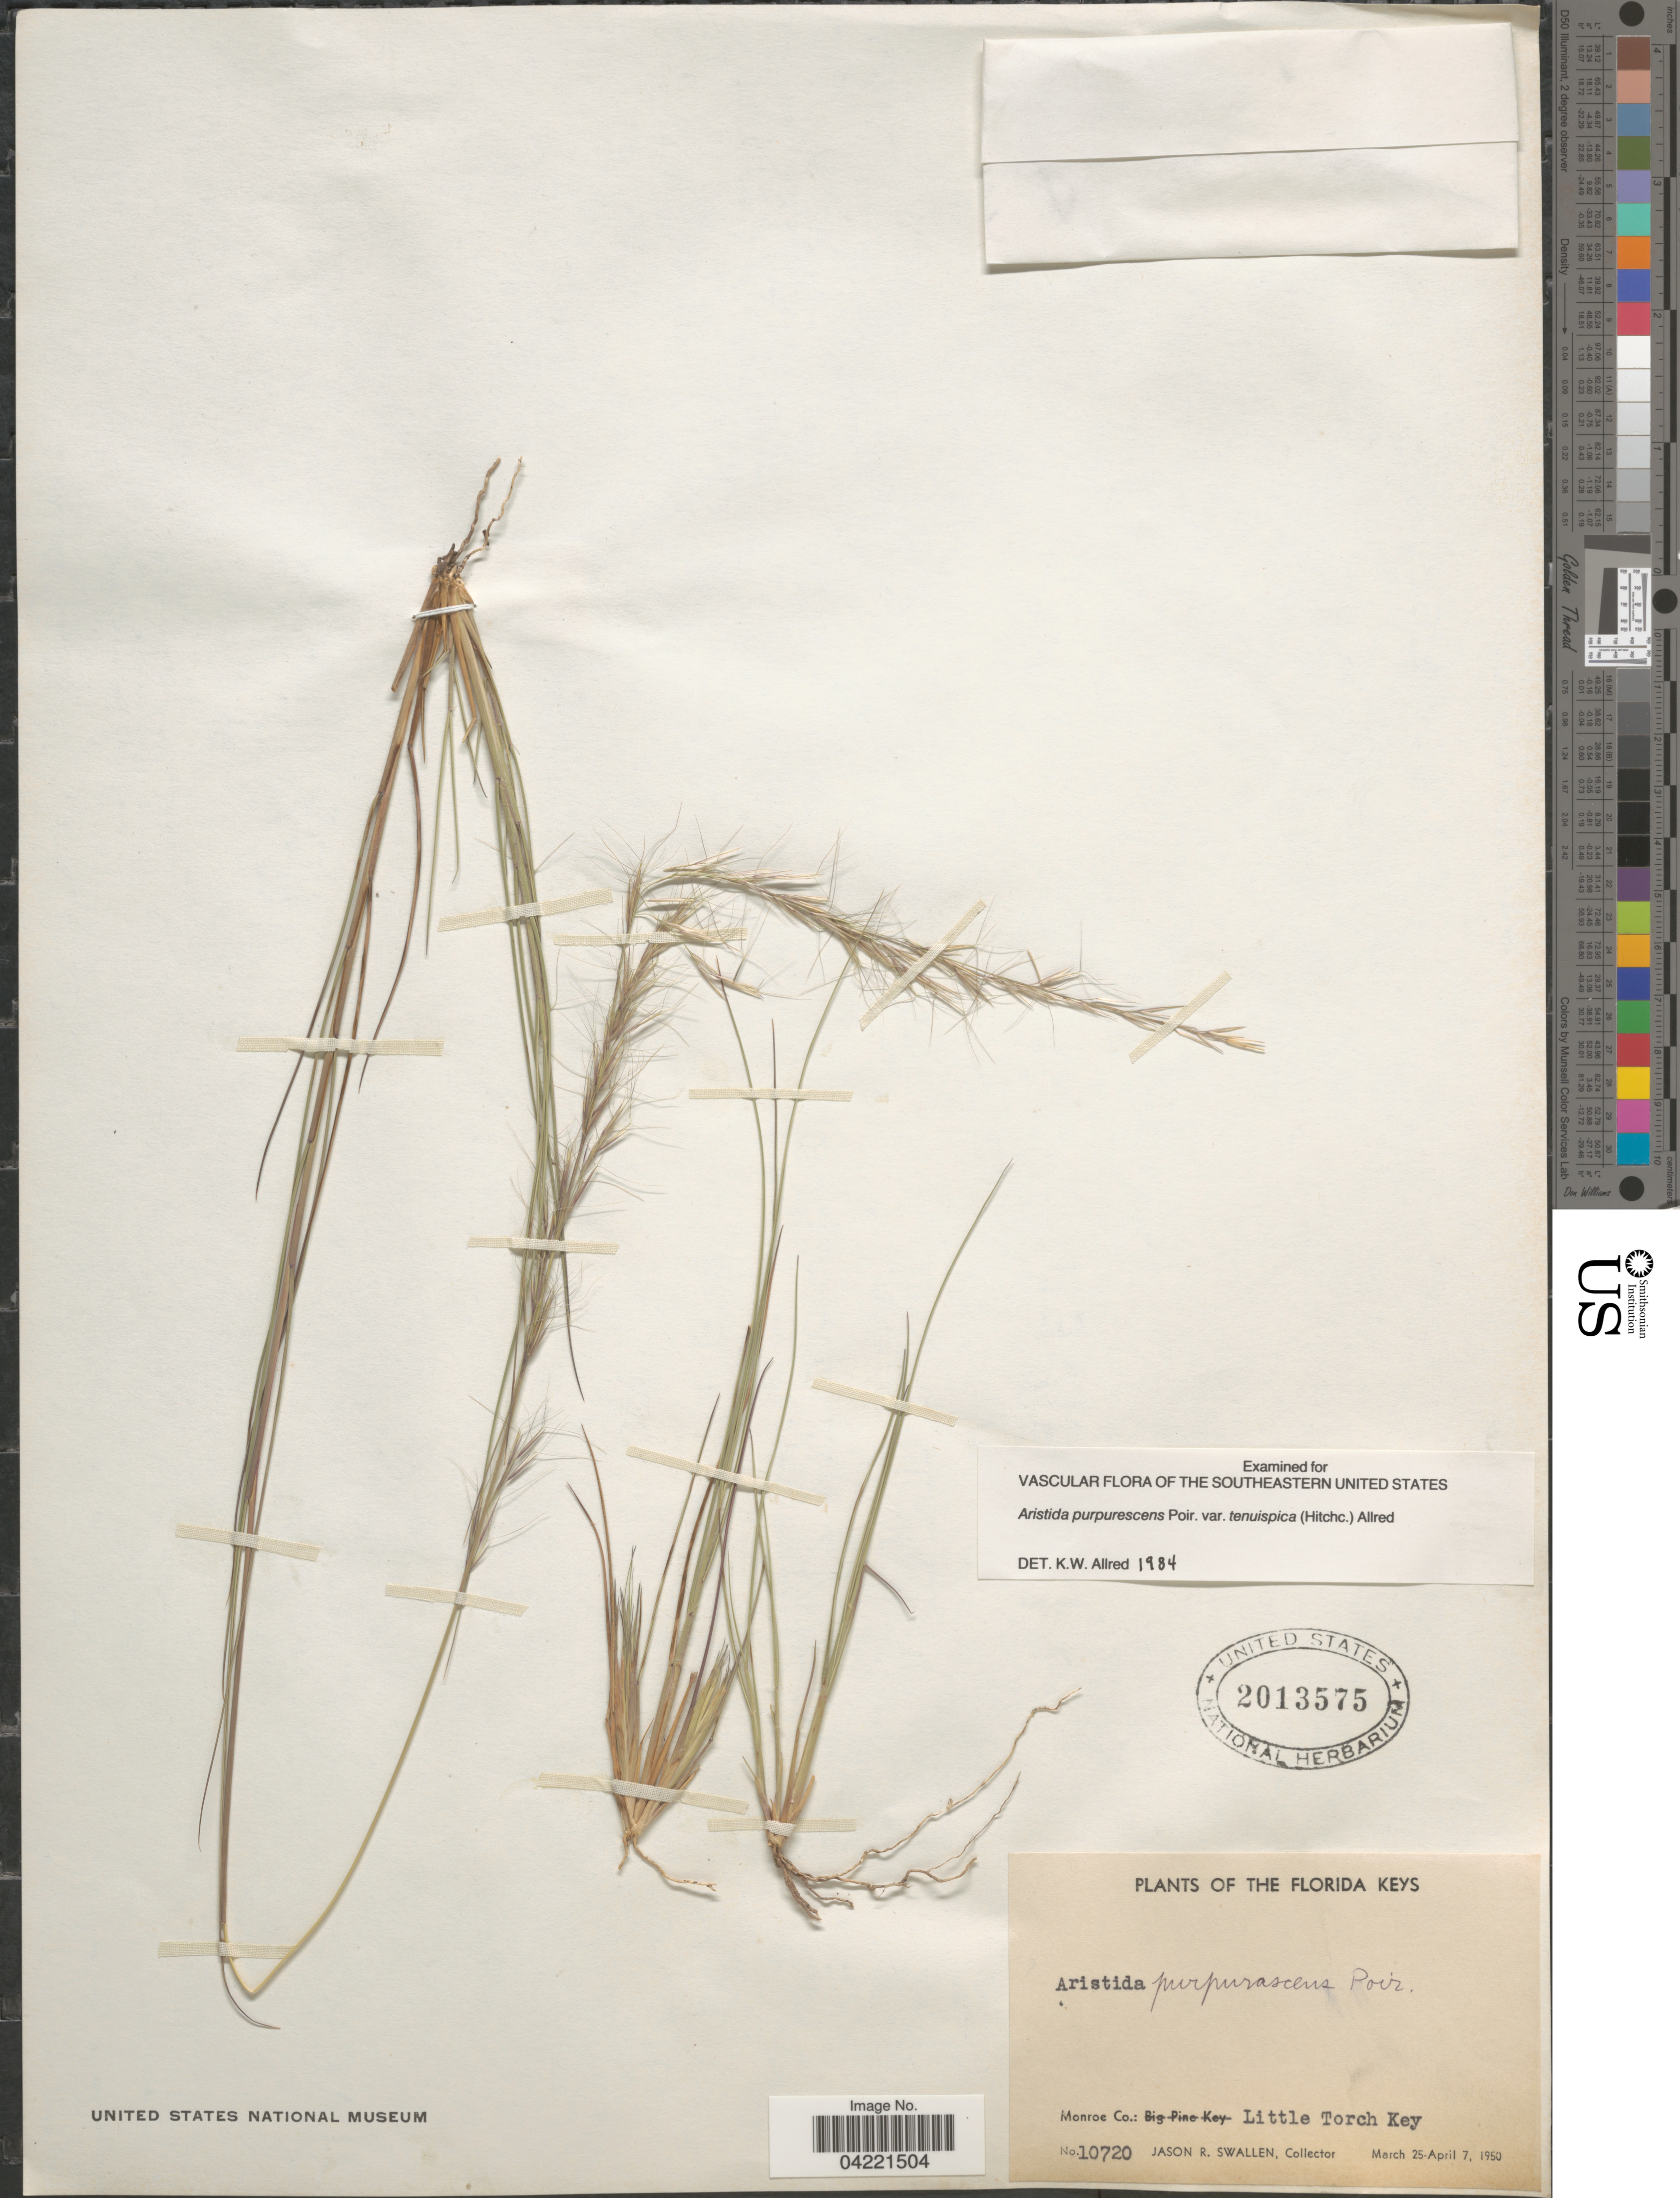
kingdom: Plantae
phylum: Tracheophyta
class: Liliopsida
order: Poales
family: Poaceae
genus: Aristida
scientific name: Aristida purpurascens var. tenuispica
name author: (Hitchc.) Allred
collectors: J. R. Swallen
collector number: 10720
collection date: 1950-03-25/1950-04-07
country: United States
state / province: Florida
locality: The Florida Keys. Monroe Co.: Little Torch Key.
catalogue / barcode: US 2013575